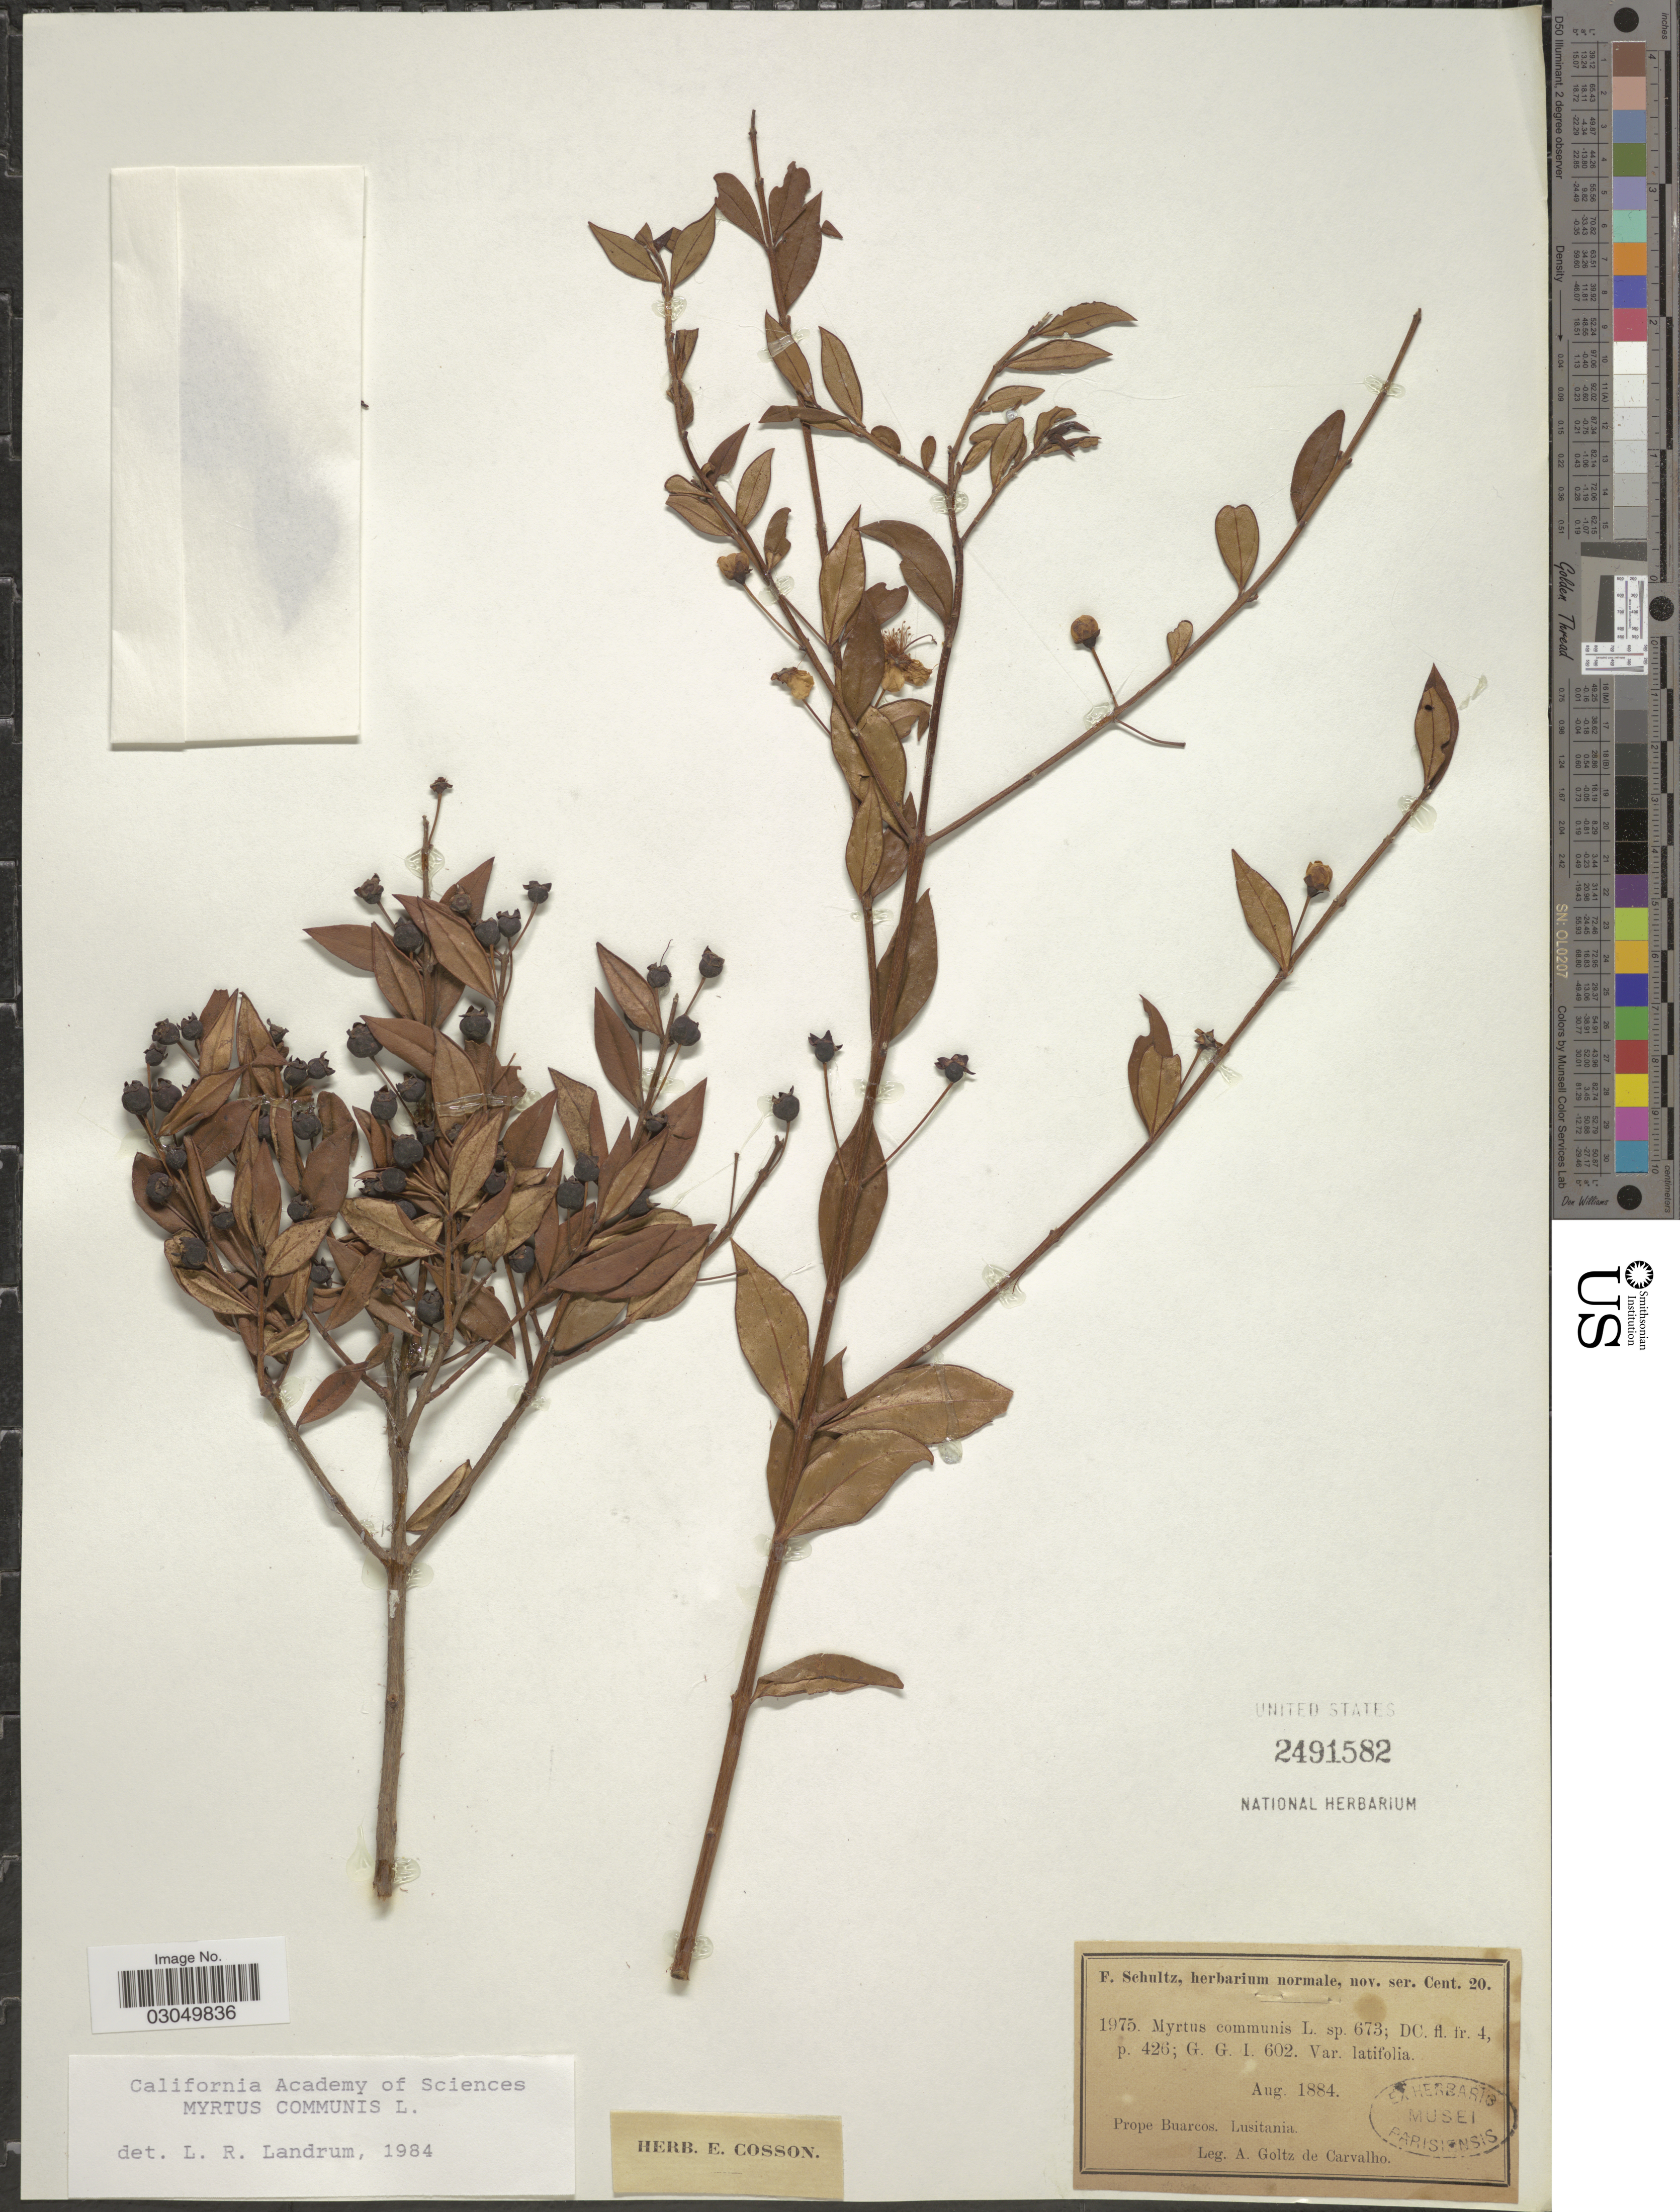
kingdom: Plantae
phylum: Tracheophyta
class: Magnoliopsida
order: Myrtales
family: Myrtaceae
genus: Myrtus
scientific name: Myrtus communis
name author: L.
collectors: A. G. Carvalho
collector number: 1975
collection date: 1884-08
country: Portugal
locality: Prope Buarcos. Lusitania.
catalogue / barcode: US 2491582